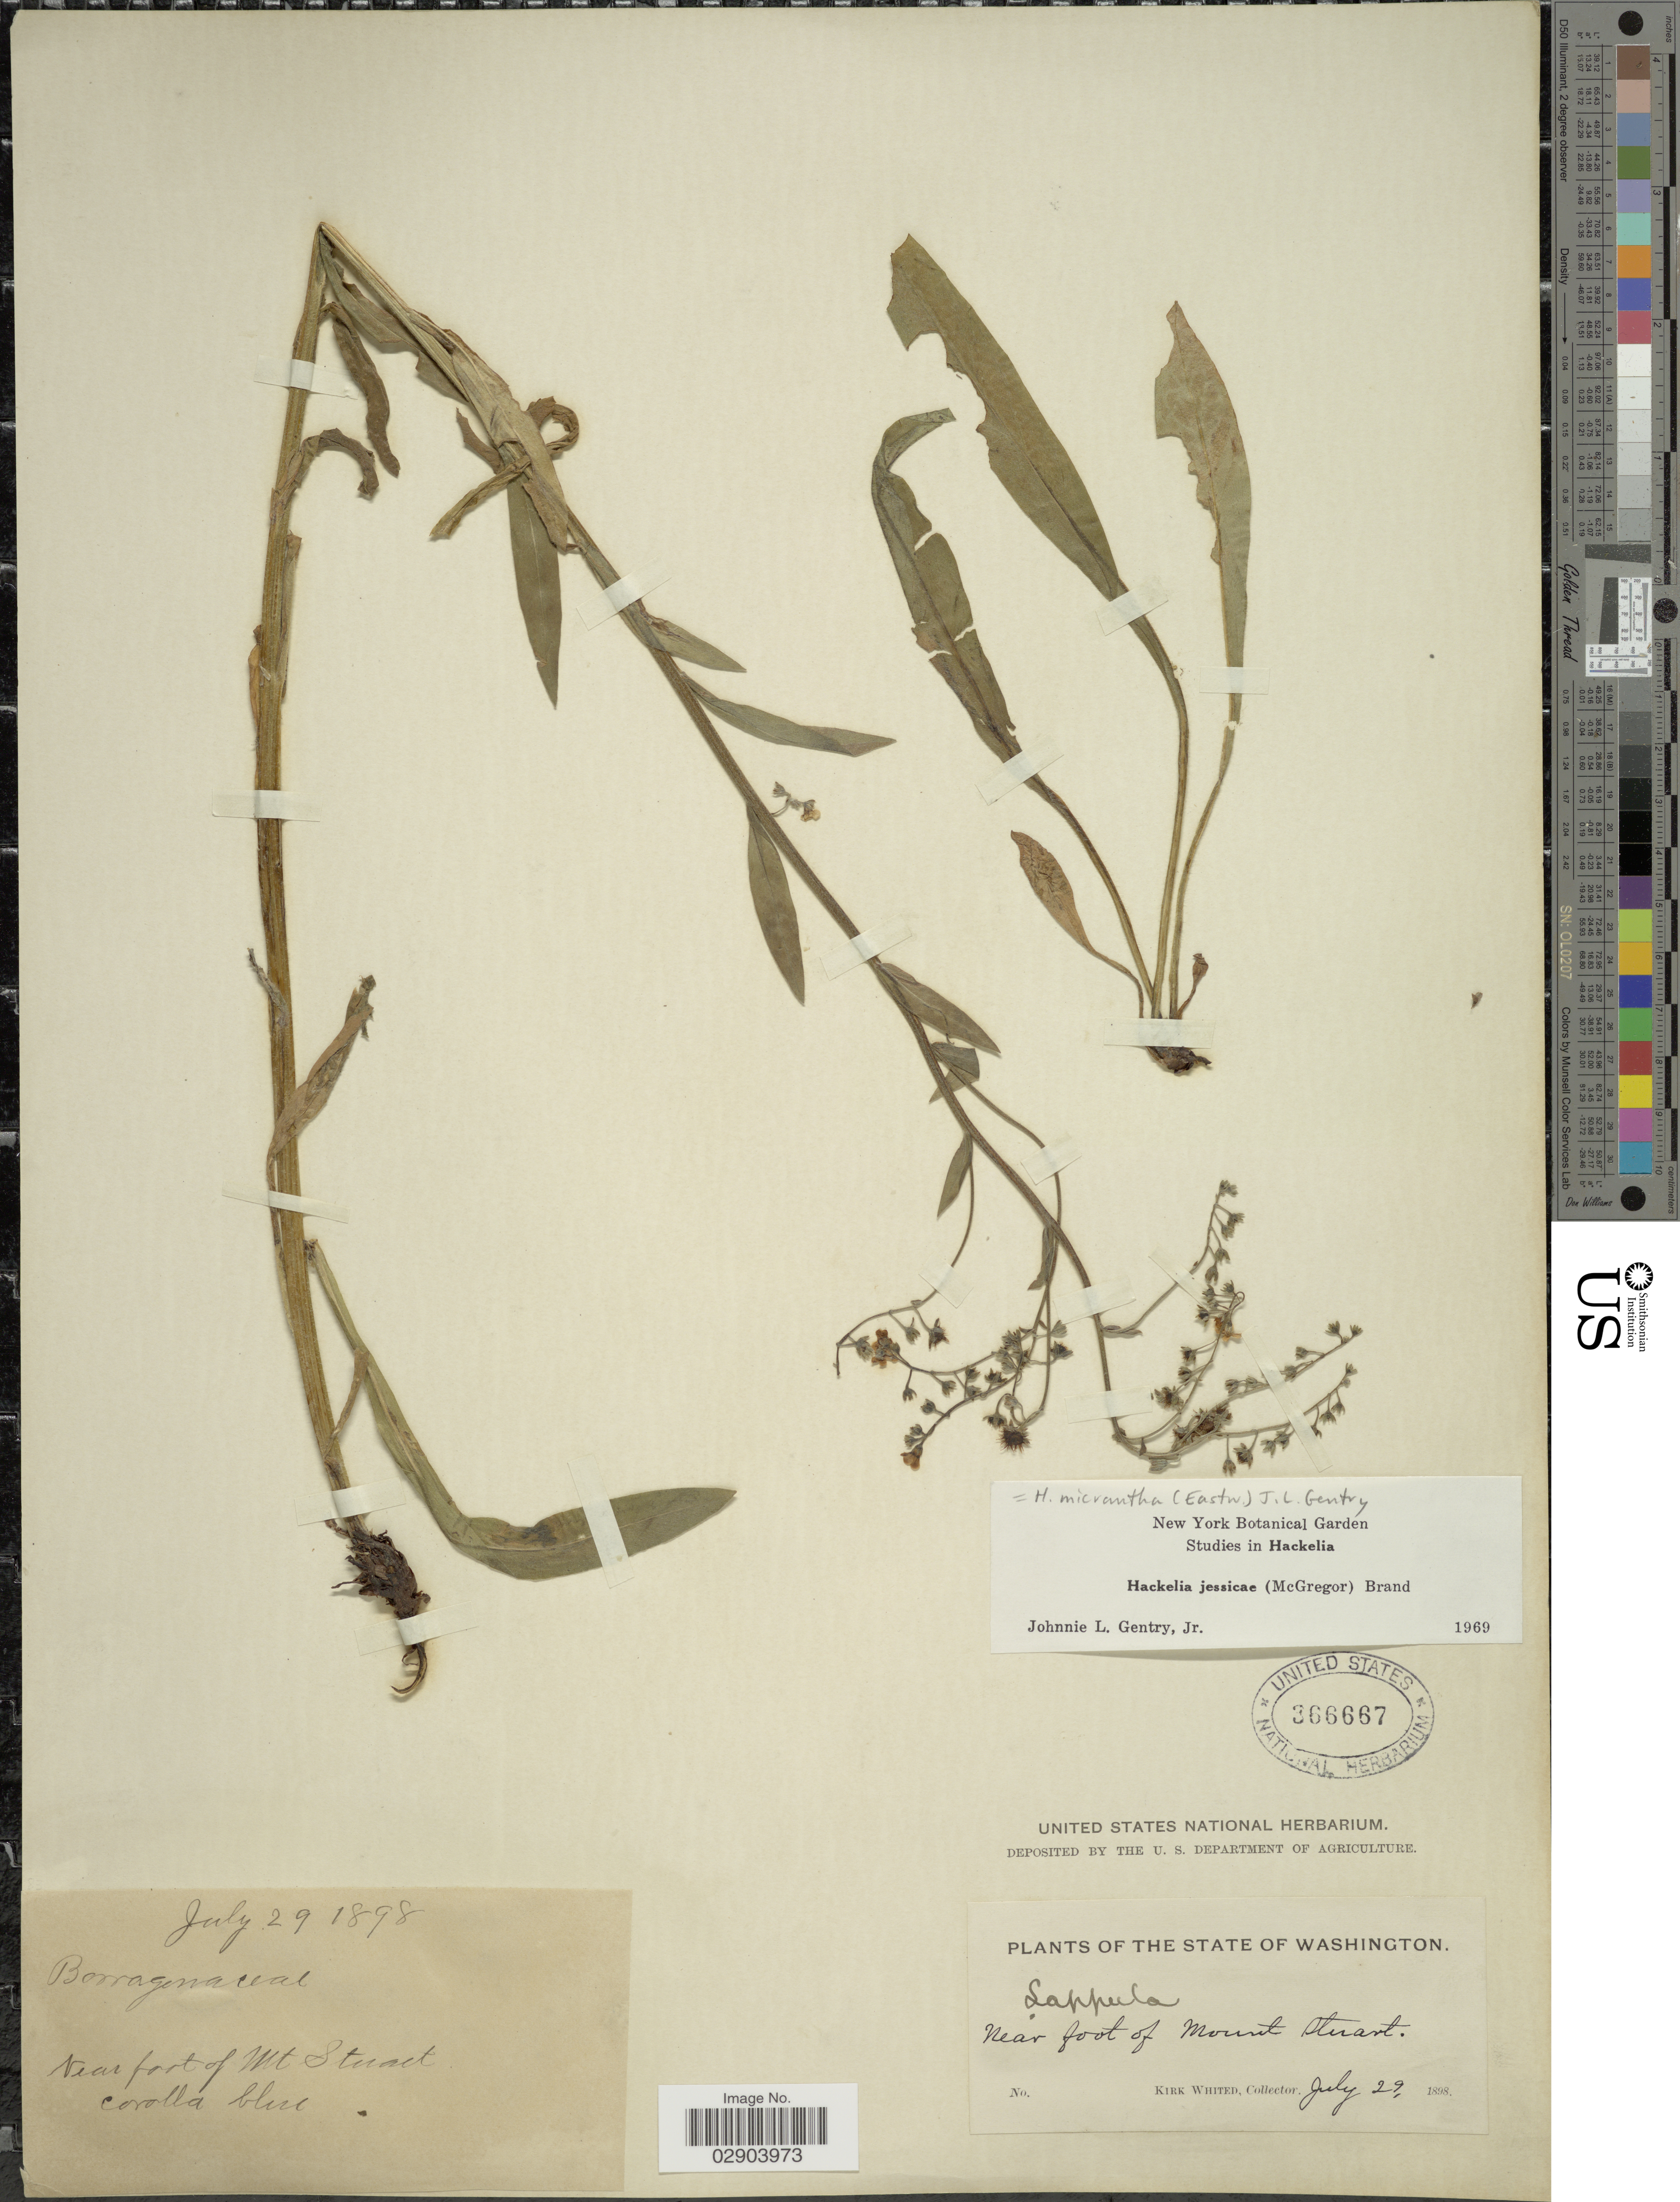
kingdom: Plantae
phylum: Tracheophyta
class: Magnoliopsida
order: Boraginales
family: Boraginaceae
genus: Hackelia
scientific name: Hackelia micrantha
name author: (Eastw.) J.L. Gentry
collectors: K. Whited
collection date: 1898-07-29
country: United States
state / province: Washington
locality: The State of Washington. Near foot of Mount Stuart.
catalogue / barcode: US 366667